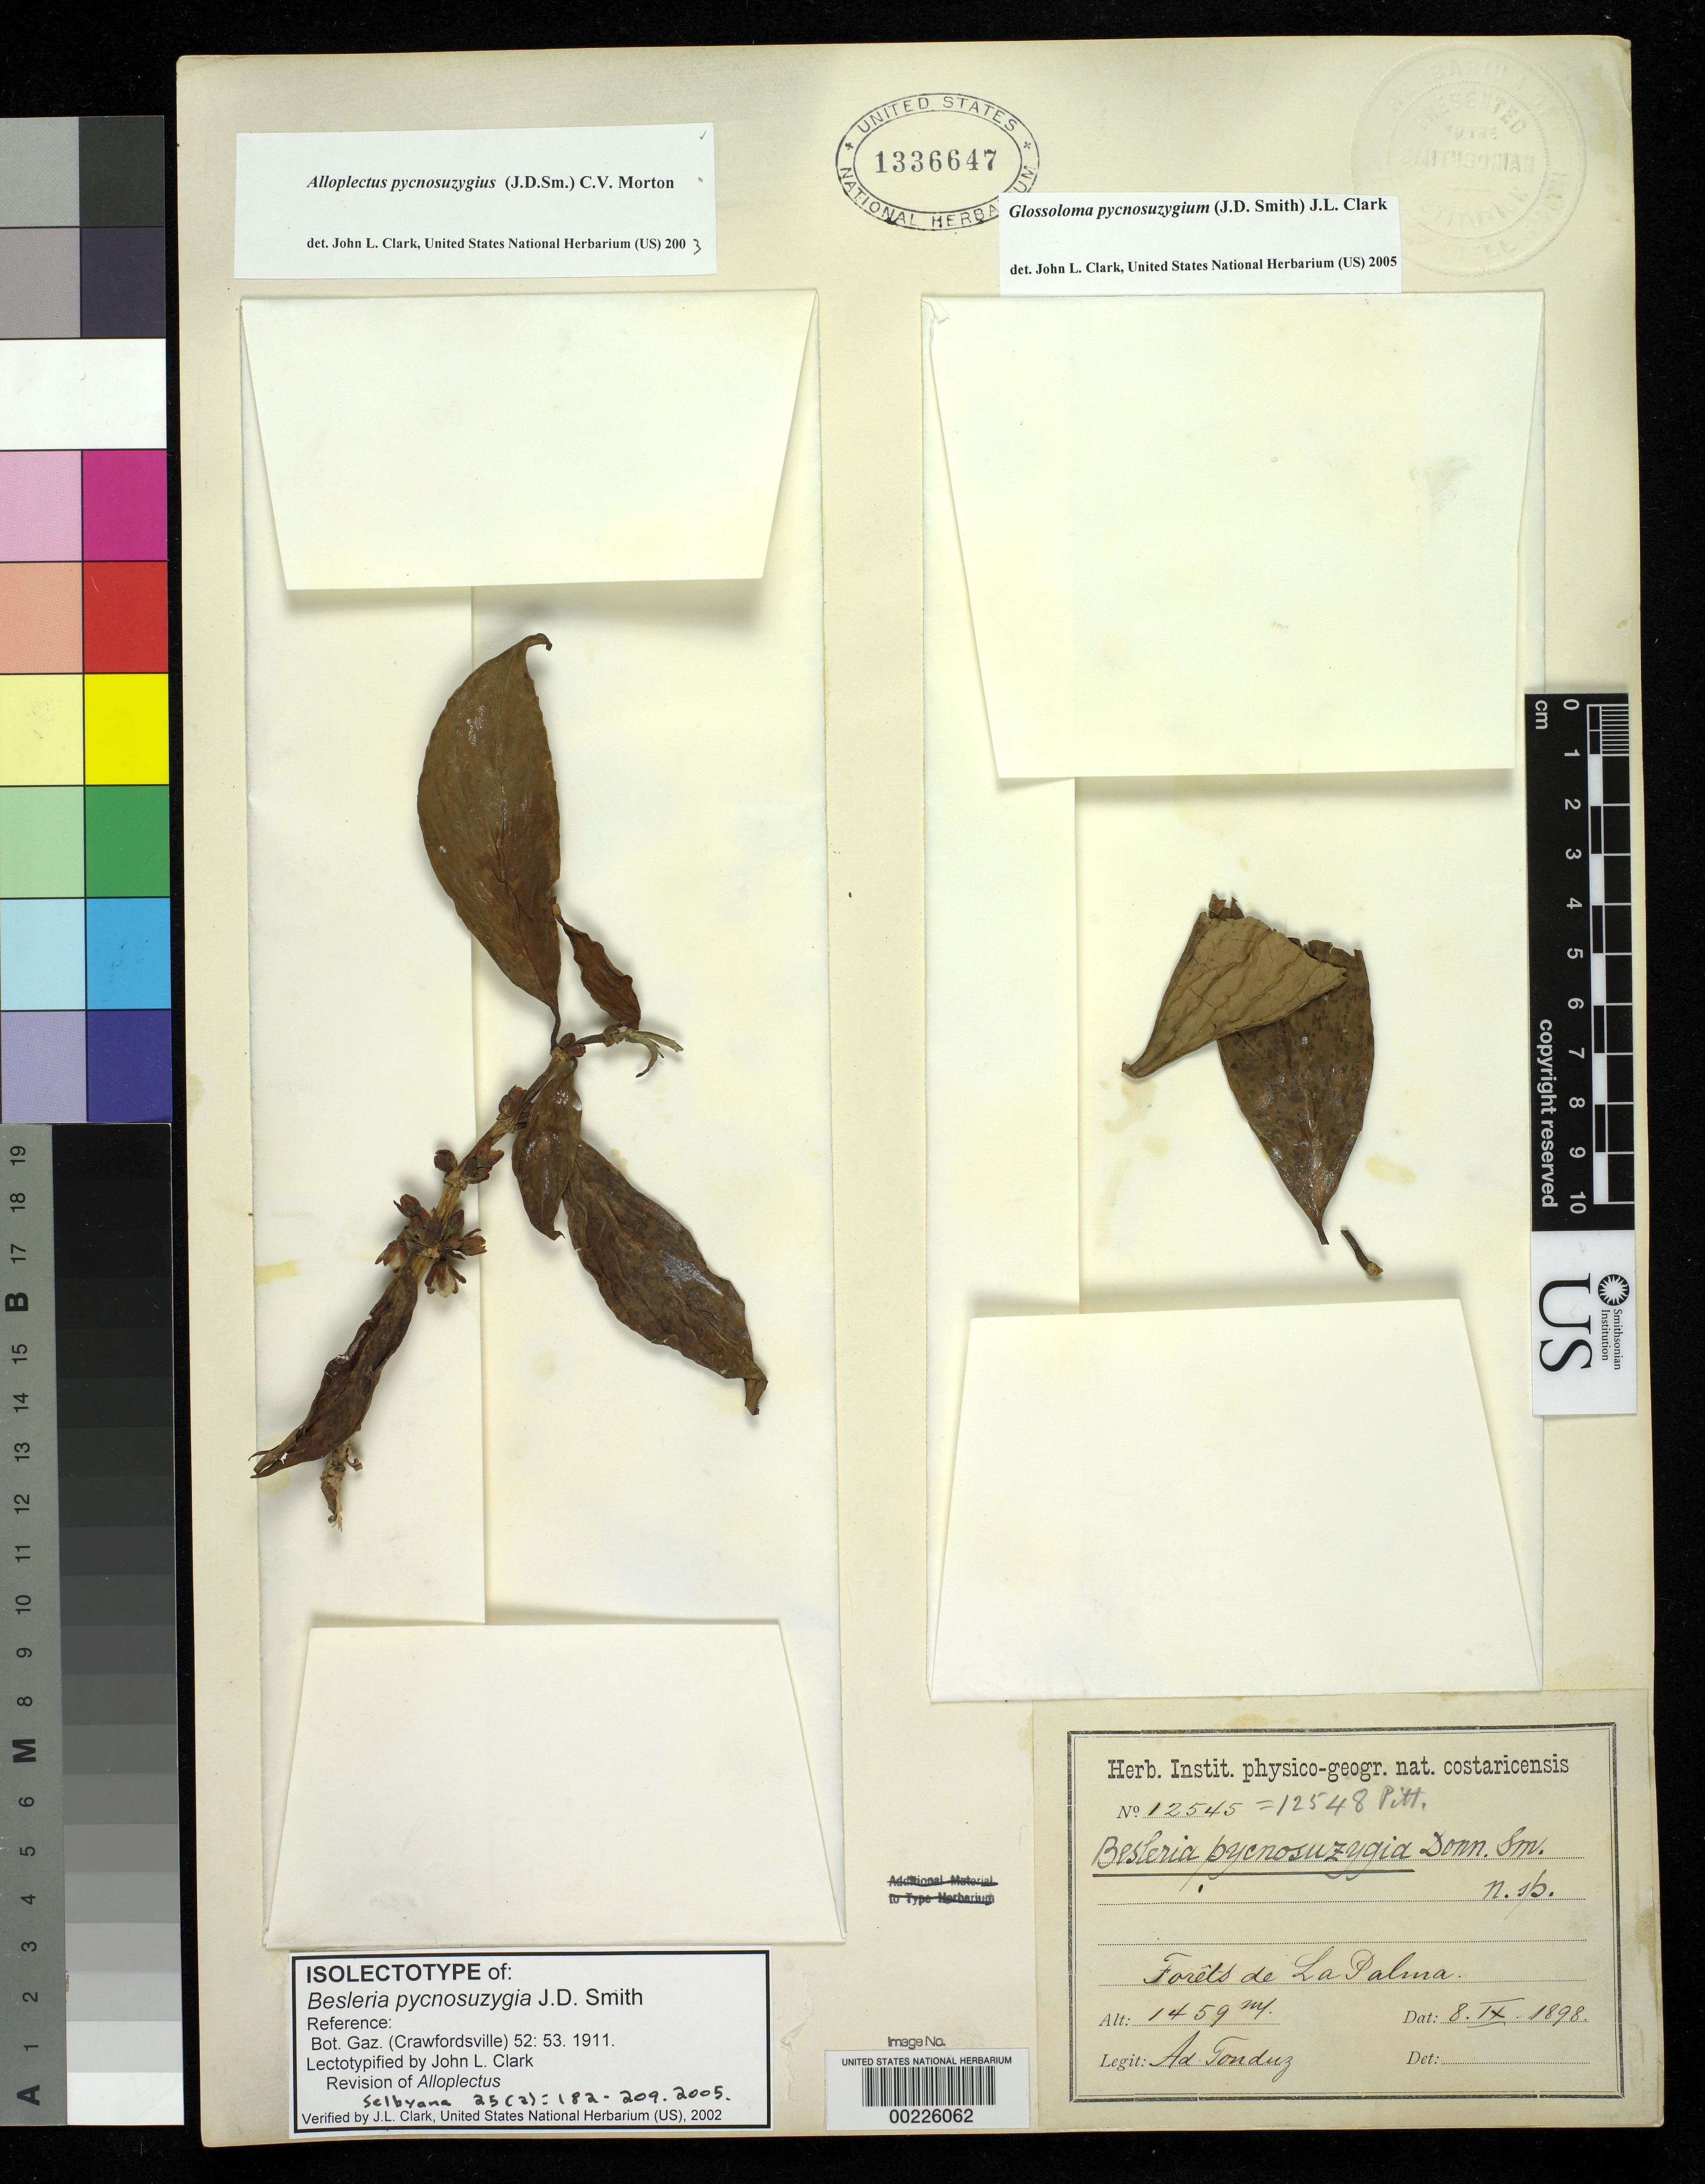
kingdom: Plantae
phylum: Tracheophyta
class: Magnoliopsida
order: Lamiales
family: Gesneriaceae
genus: Besleria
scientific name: Besleria pycnosuzygia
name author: Donn. Sm.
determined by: Clark, J. L., (SEL), The Marie Selby Botanical Garden (UNITED STATES)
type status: Isolectotype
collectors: A. Tonduz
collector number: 12545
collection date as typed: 08 Sep 1898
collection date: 1898-09-08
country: Costa Rica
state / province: San José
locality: Forêts de La Palma.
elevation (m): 1459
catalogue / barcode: US 1336647